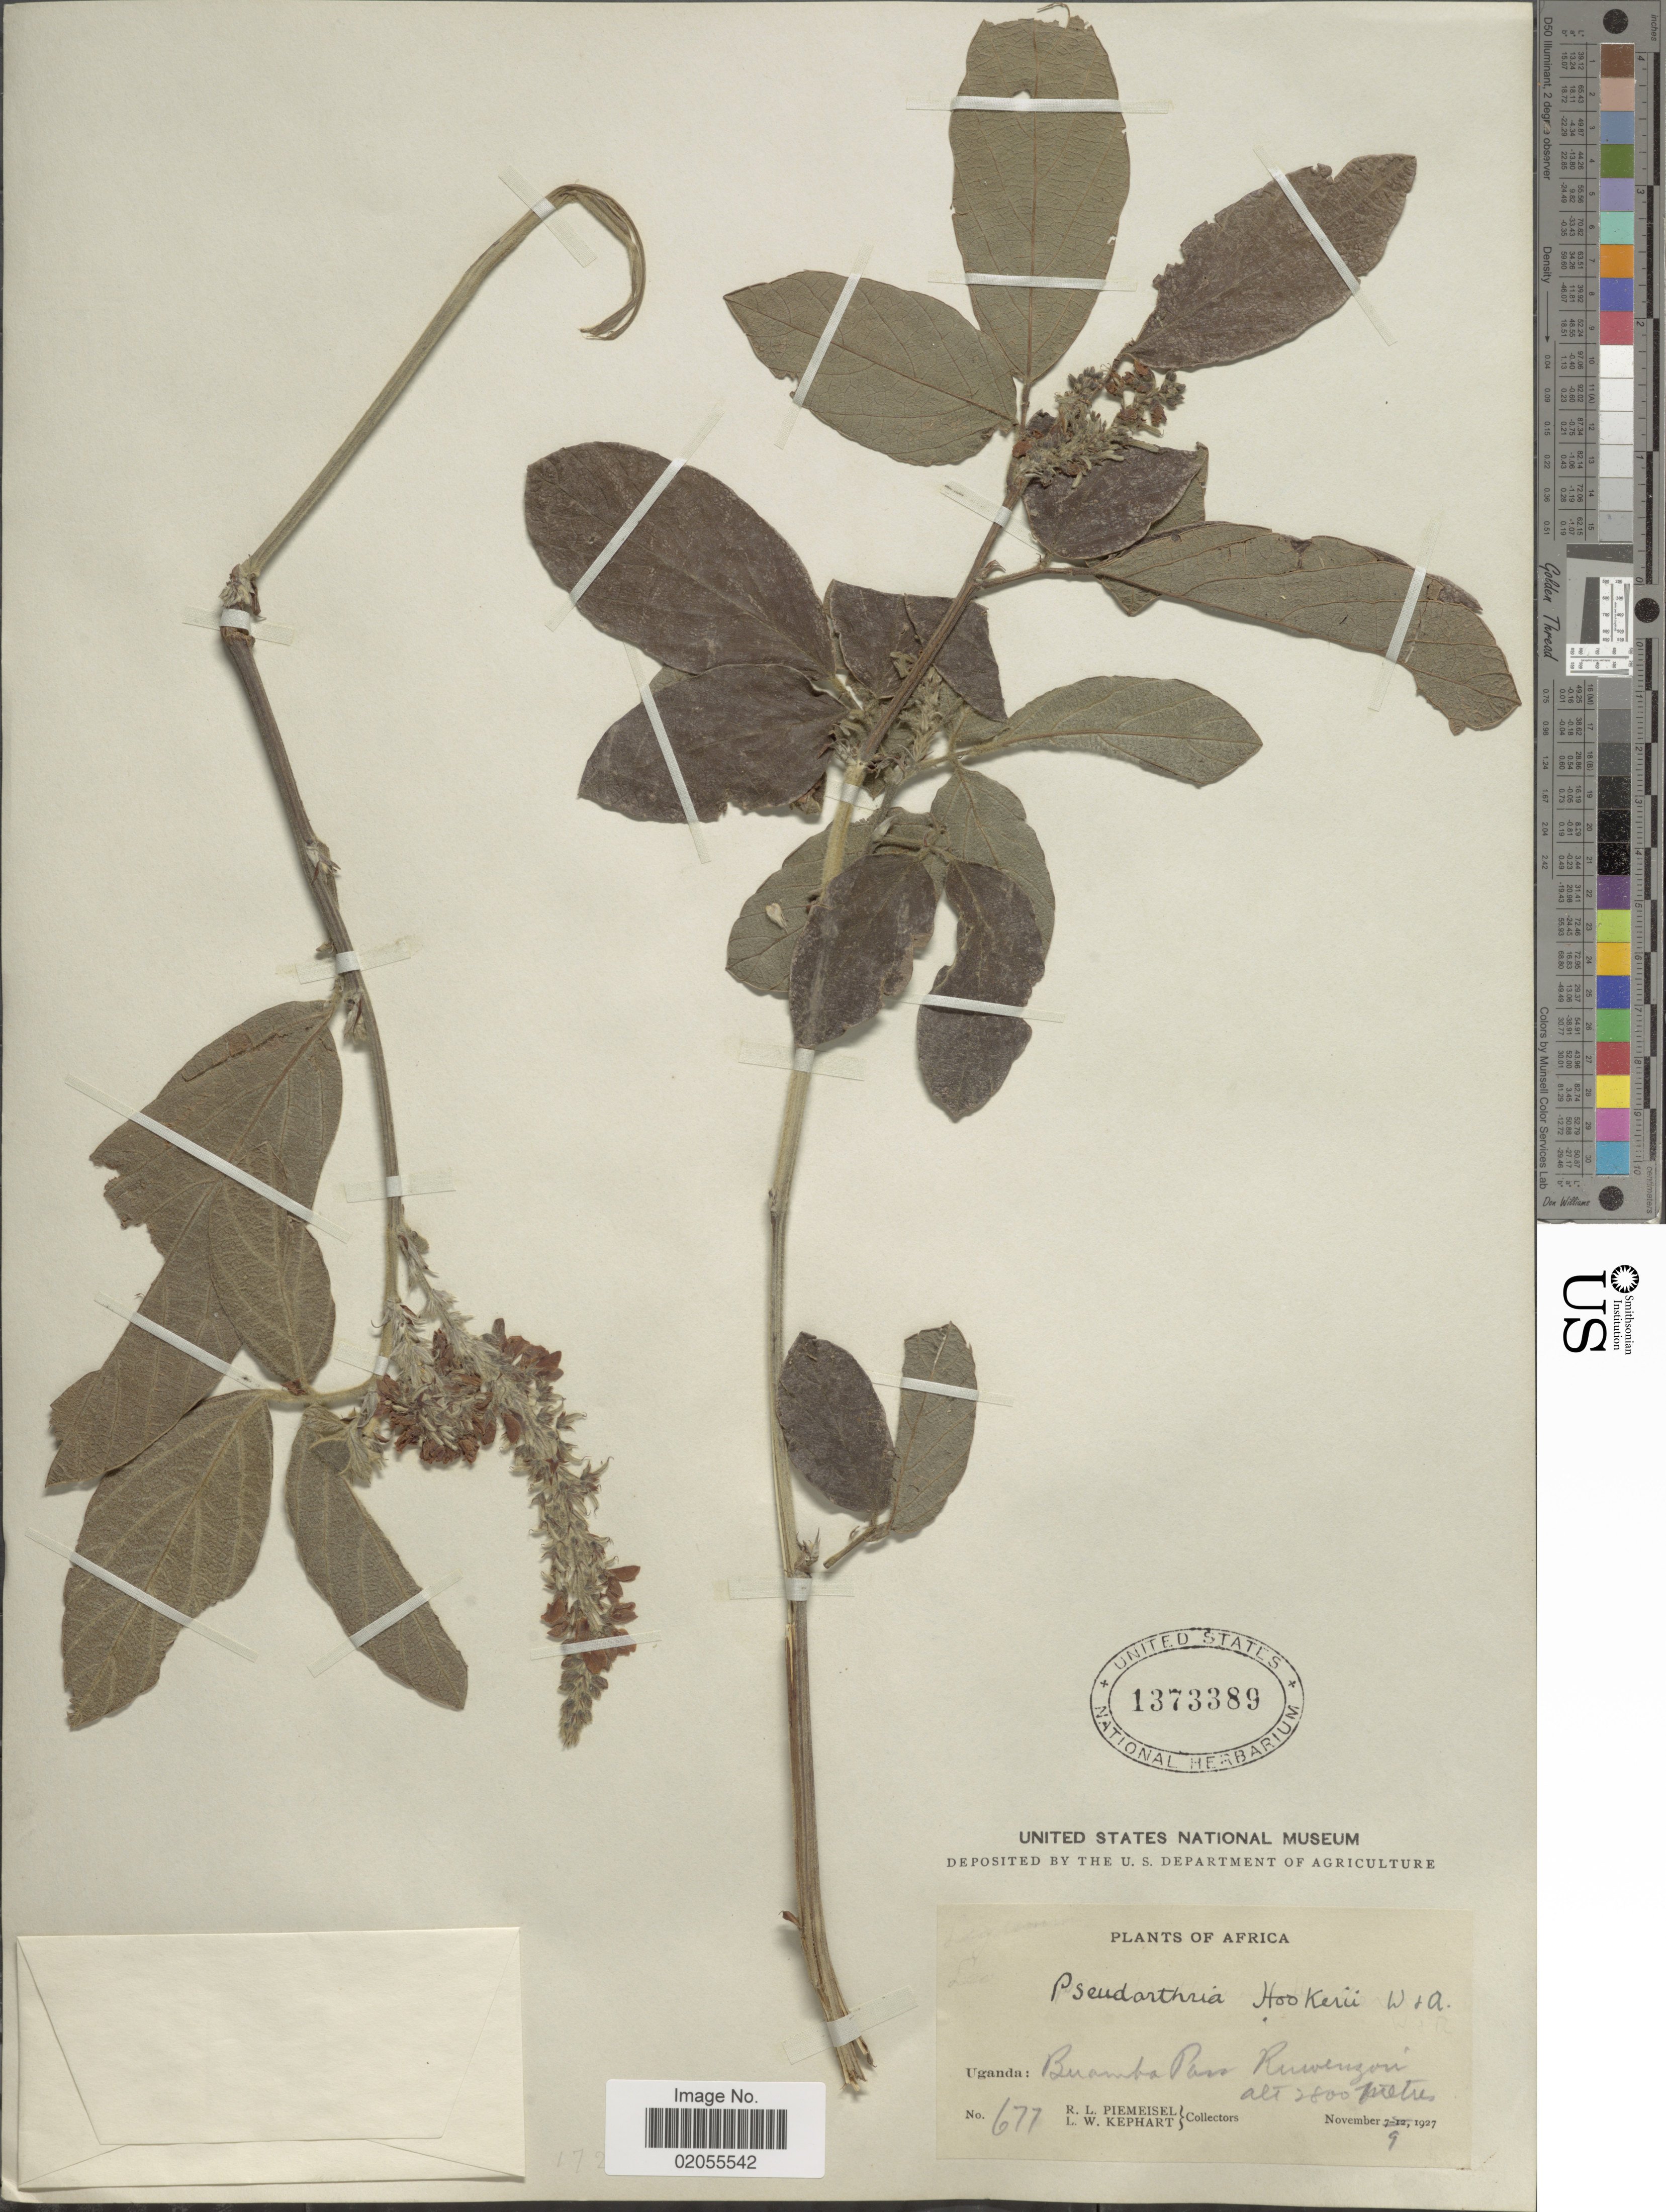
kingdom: Plantae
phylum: Tracheophyta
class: Magnoliopsida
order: Fabales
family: Fabaceae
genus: Pseudarthria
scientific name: Pseudarthria hookeri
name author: Wight & Arn.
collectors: R. L. Piemeisel & L. W. Kephart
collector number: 677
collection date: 1927-11-09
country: Rwanda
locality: Africa, Buamba Pan Ruwenzori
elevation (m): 2800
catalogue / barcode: US 1373389